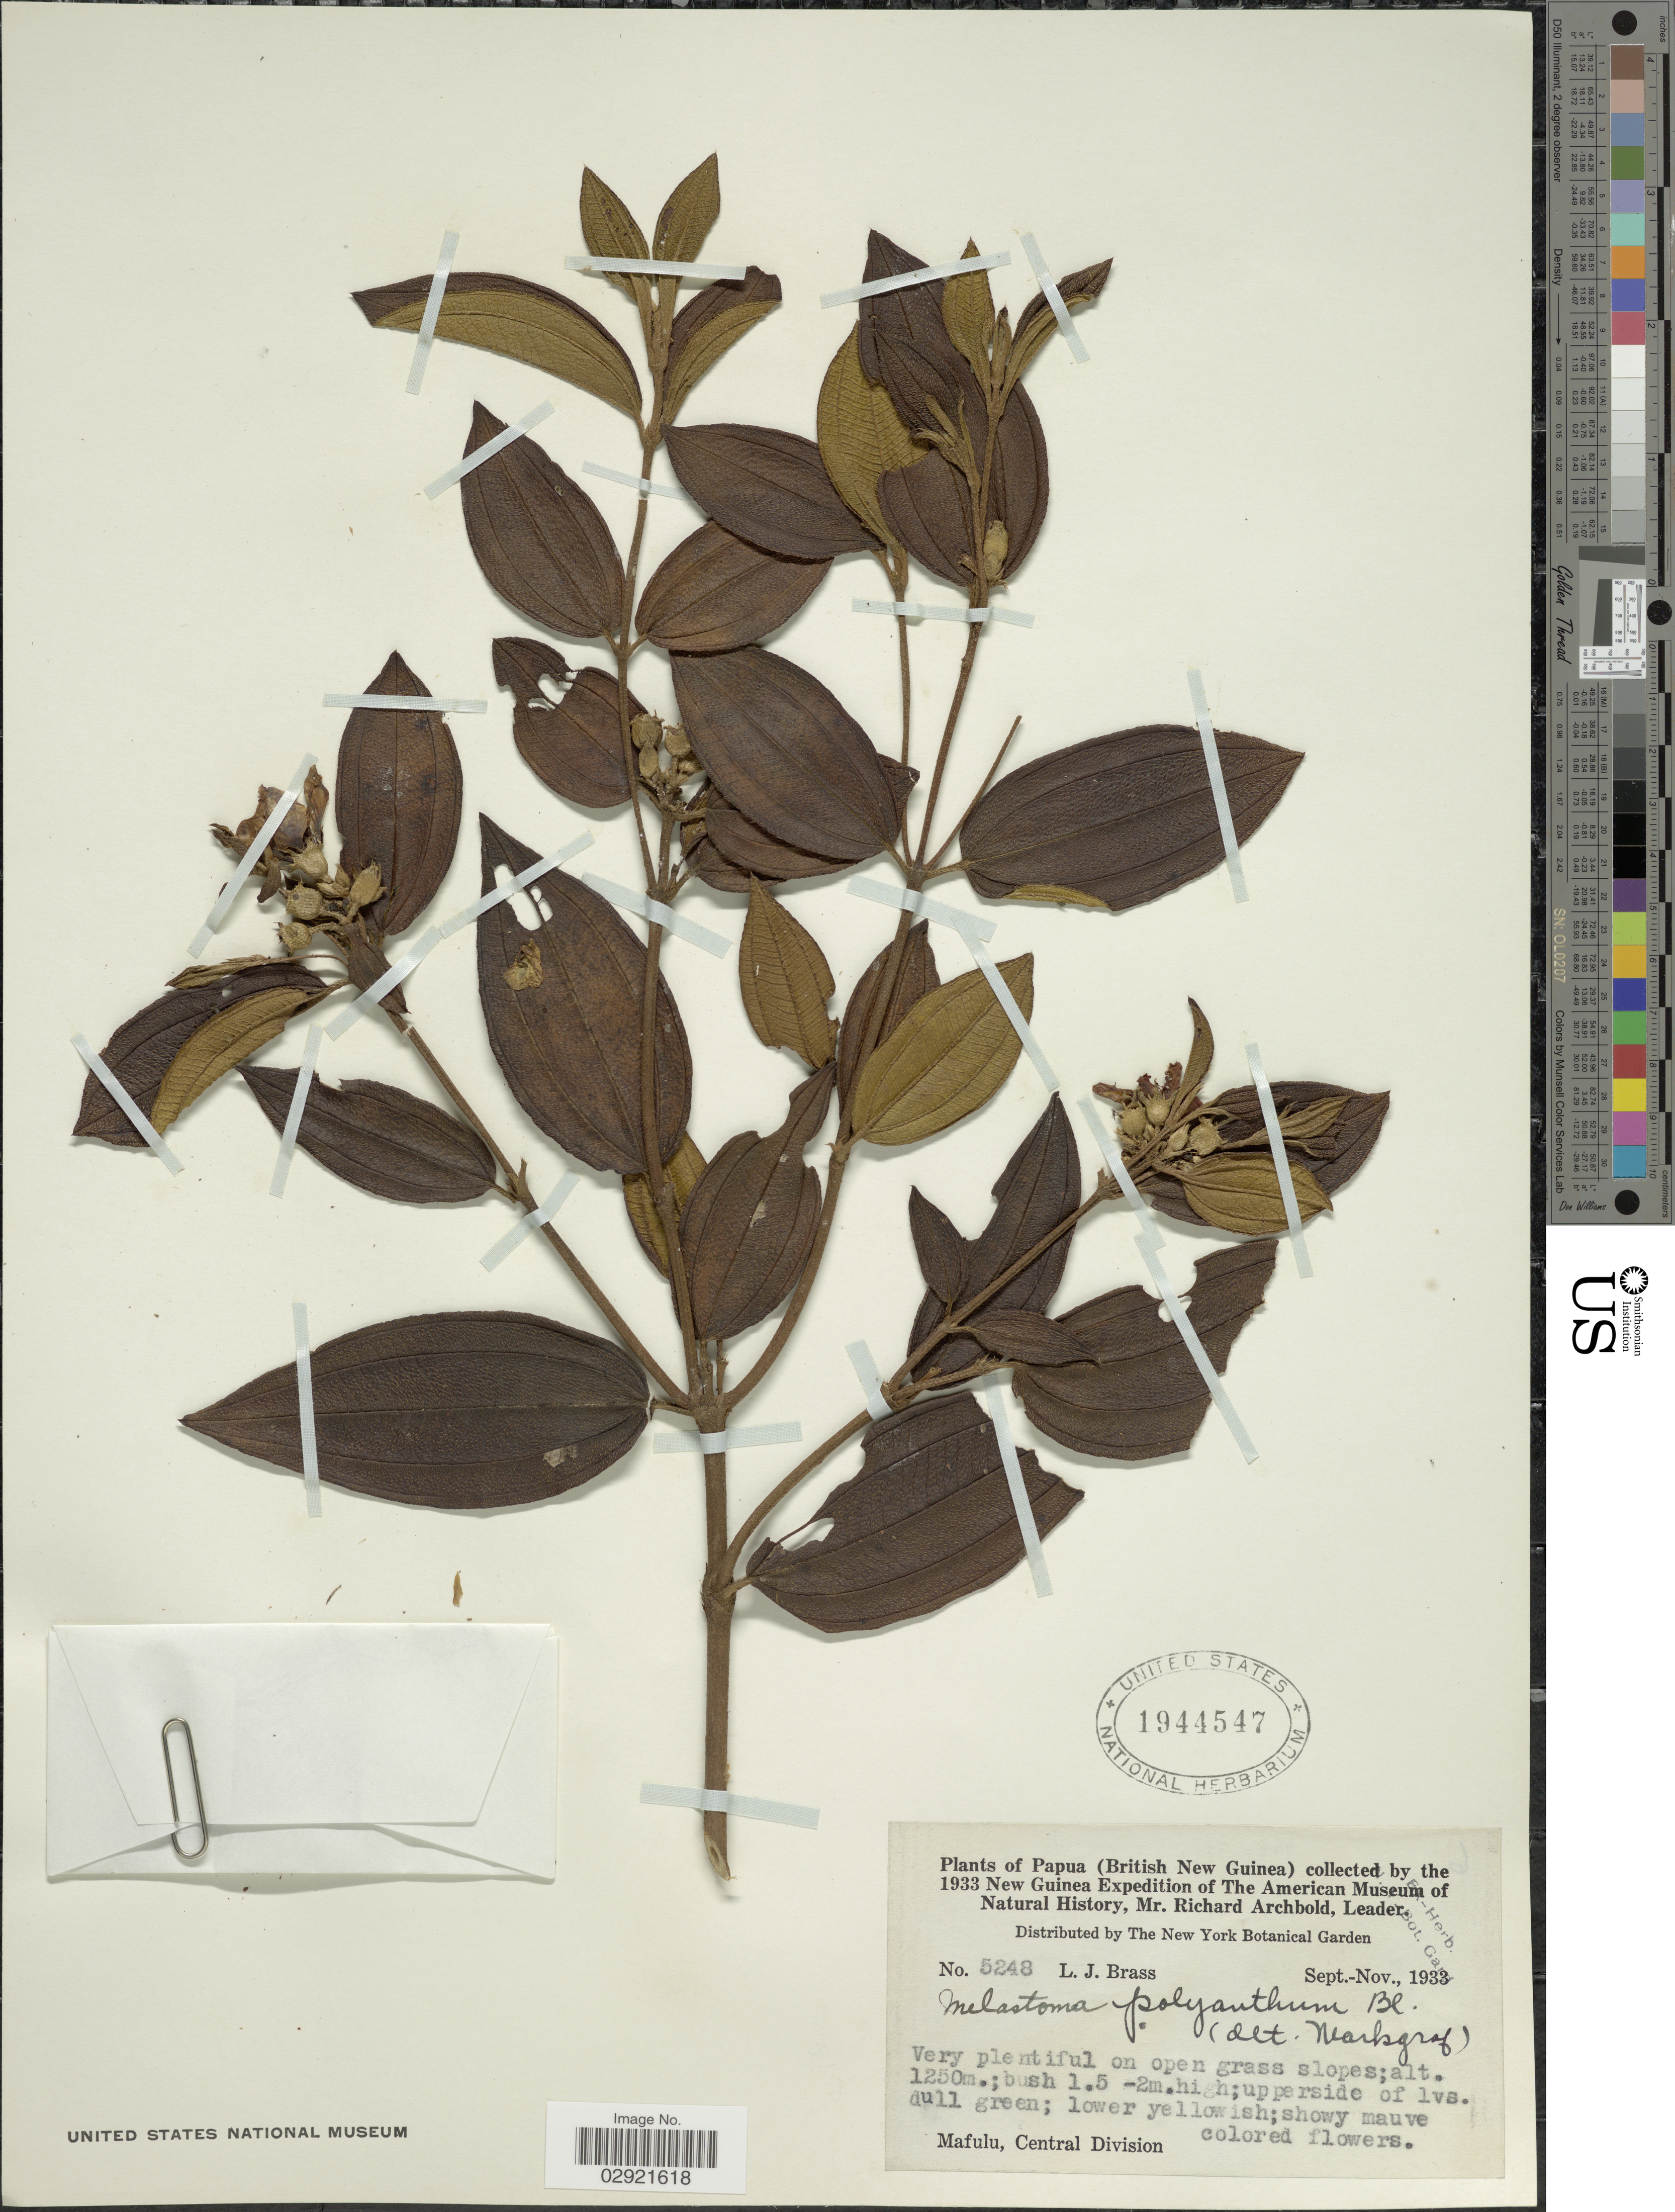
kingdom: Plantae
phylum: Tracheophyta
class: Magnoliopsida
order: Myrtales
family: Melastomataceae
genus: Melastoma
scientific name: Melastoma malabathricum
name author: L.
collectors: L. J. Brass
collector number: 5248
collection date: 1933-09/1933-11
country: Papua New Guinea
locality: Papua (British New Guinea). Mafulu, Central Division.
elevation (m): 1250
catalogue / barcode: US 1944547